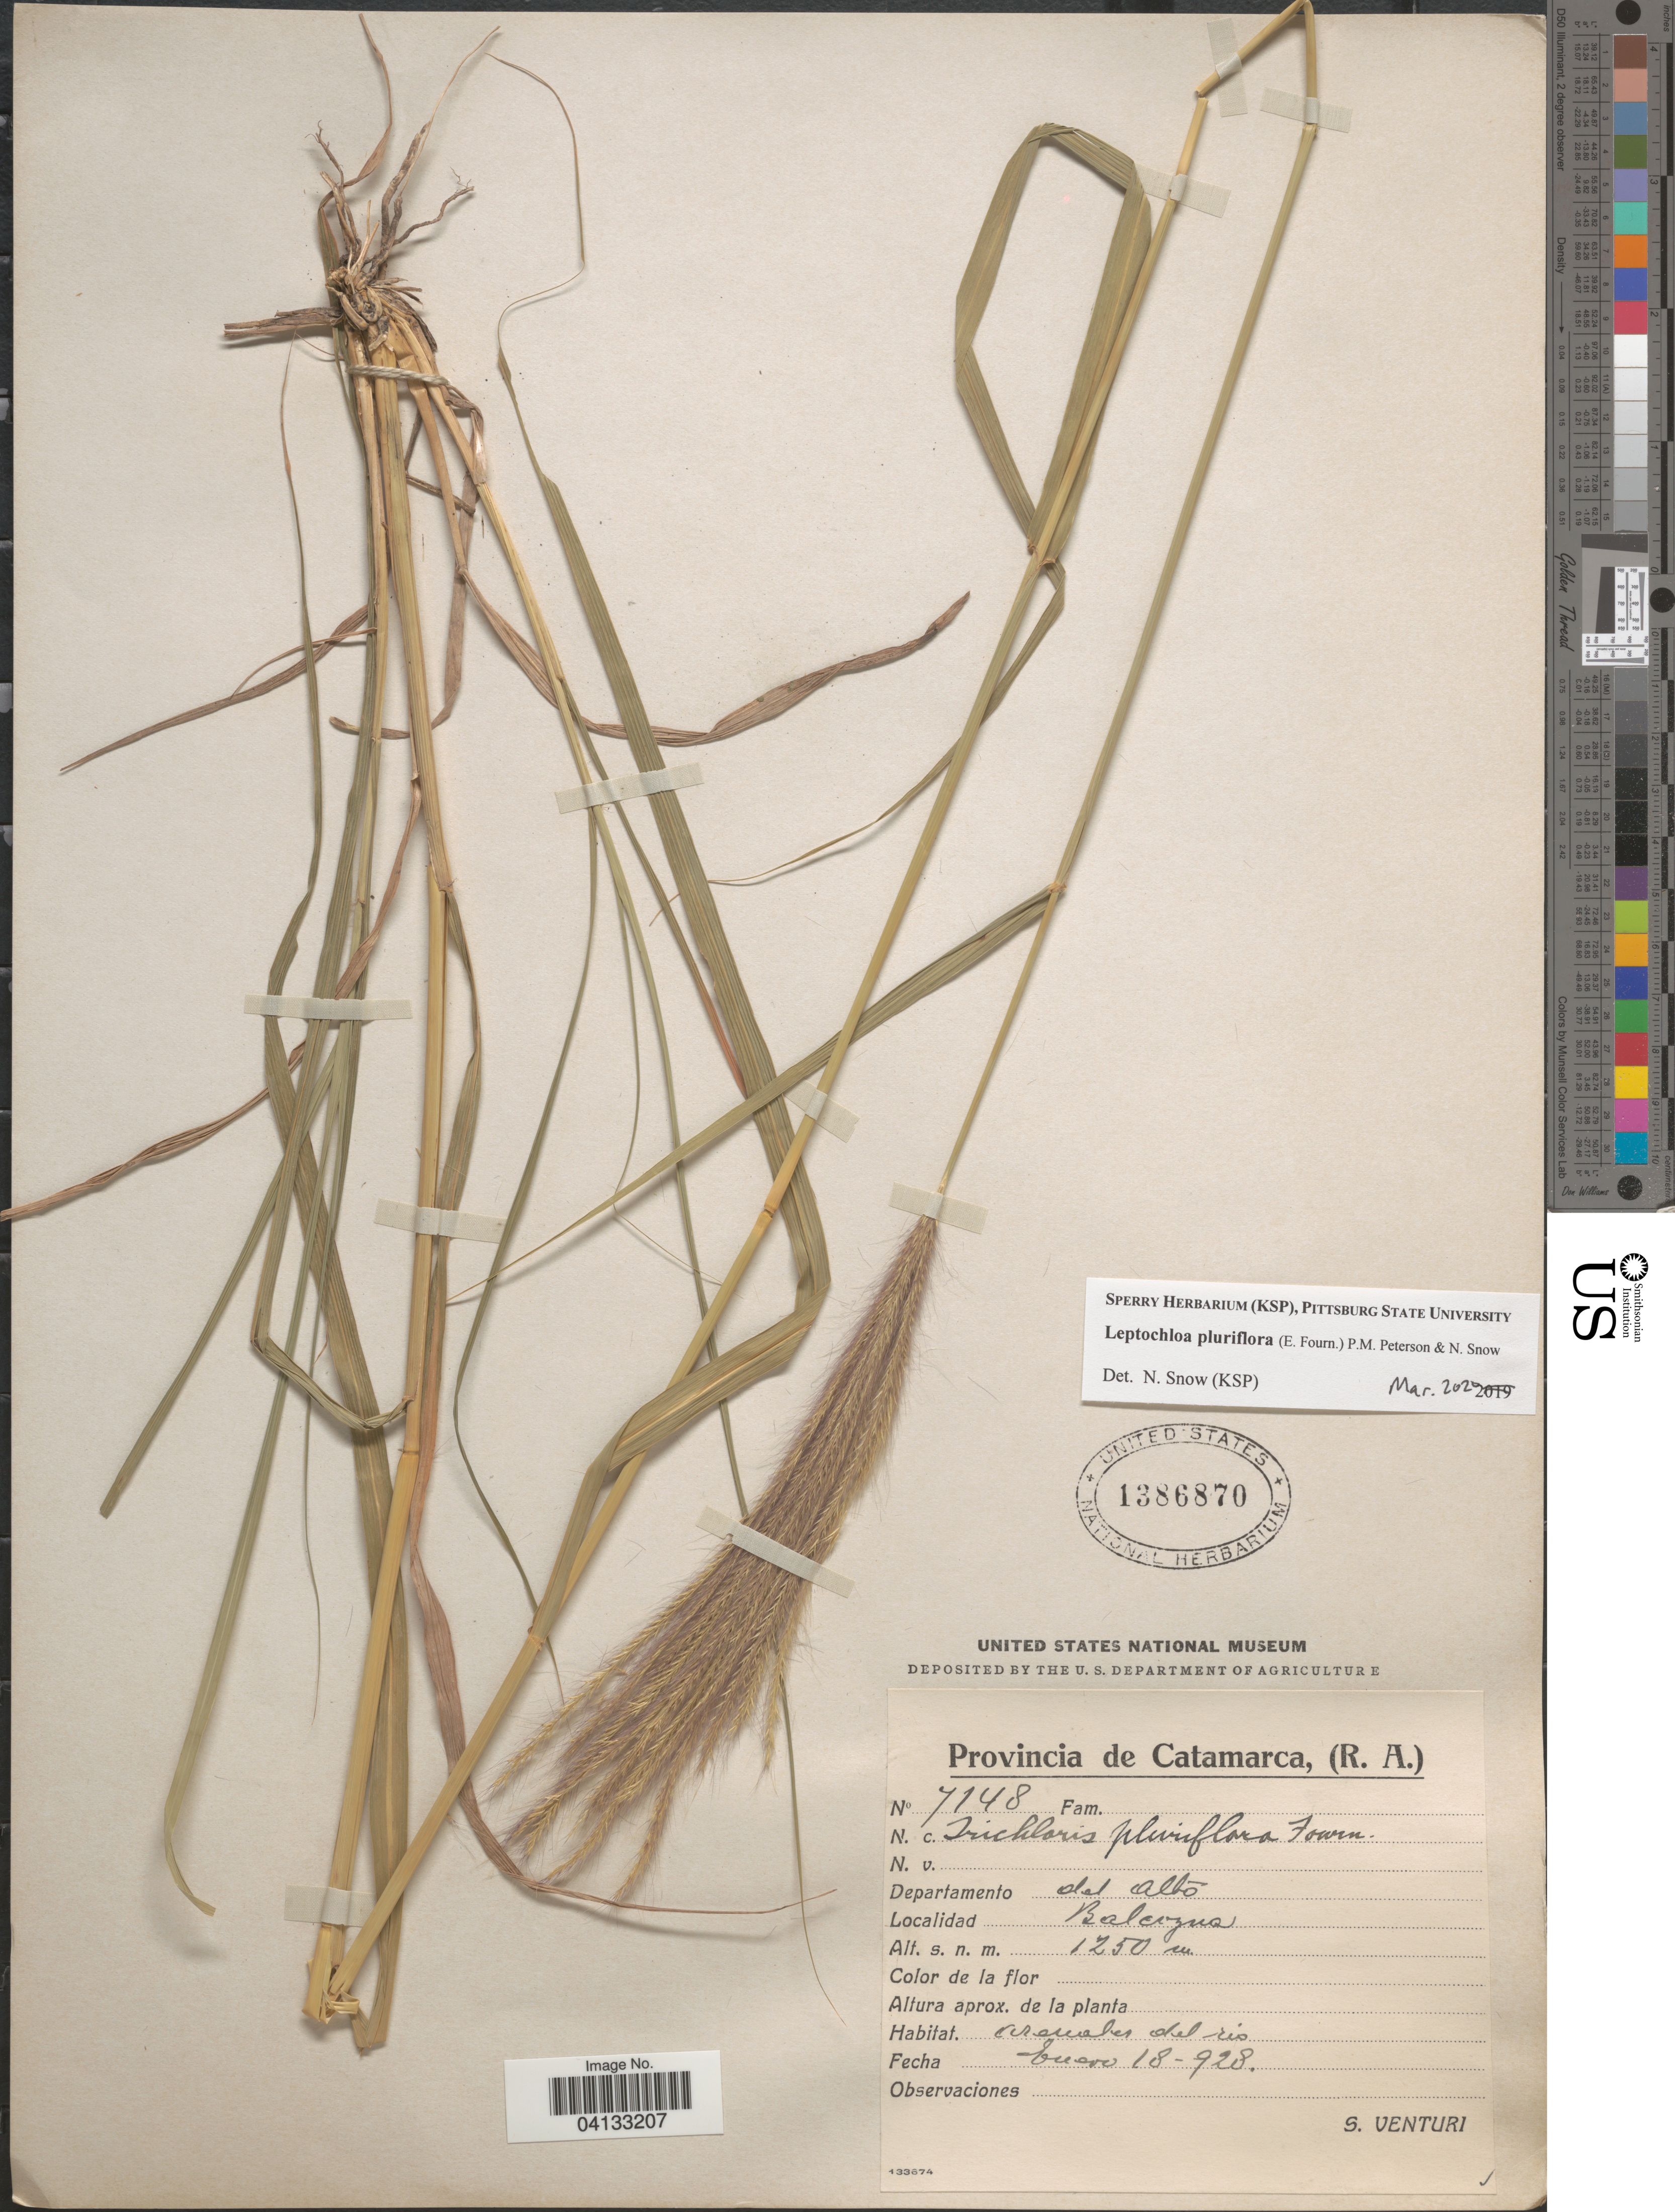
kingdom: Plantae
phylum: Tracheophyta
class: Liliopsida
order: Poales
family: Poaceae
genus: Leptochloa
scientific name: Leptochloa pluriflora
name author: (E. Fourn.) P.M. Peterson & N. Snow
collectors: S. Venturi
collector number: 7148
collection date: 1928-01-18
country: Argentina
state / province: Catamarca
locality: Departamento del Alto. Balcozna.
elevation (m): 1250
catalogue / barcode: US 1386870